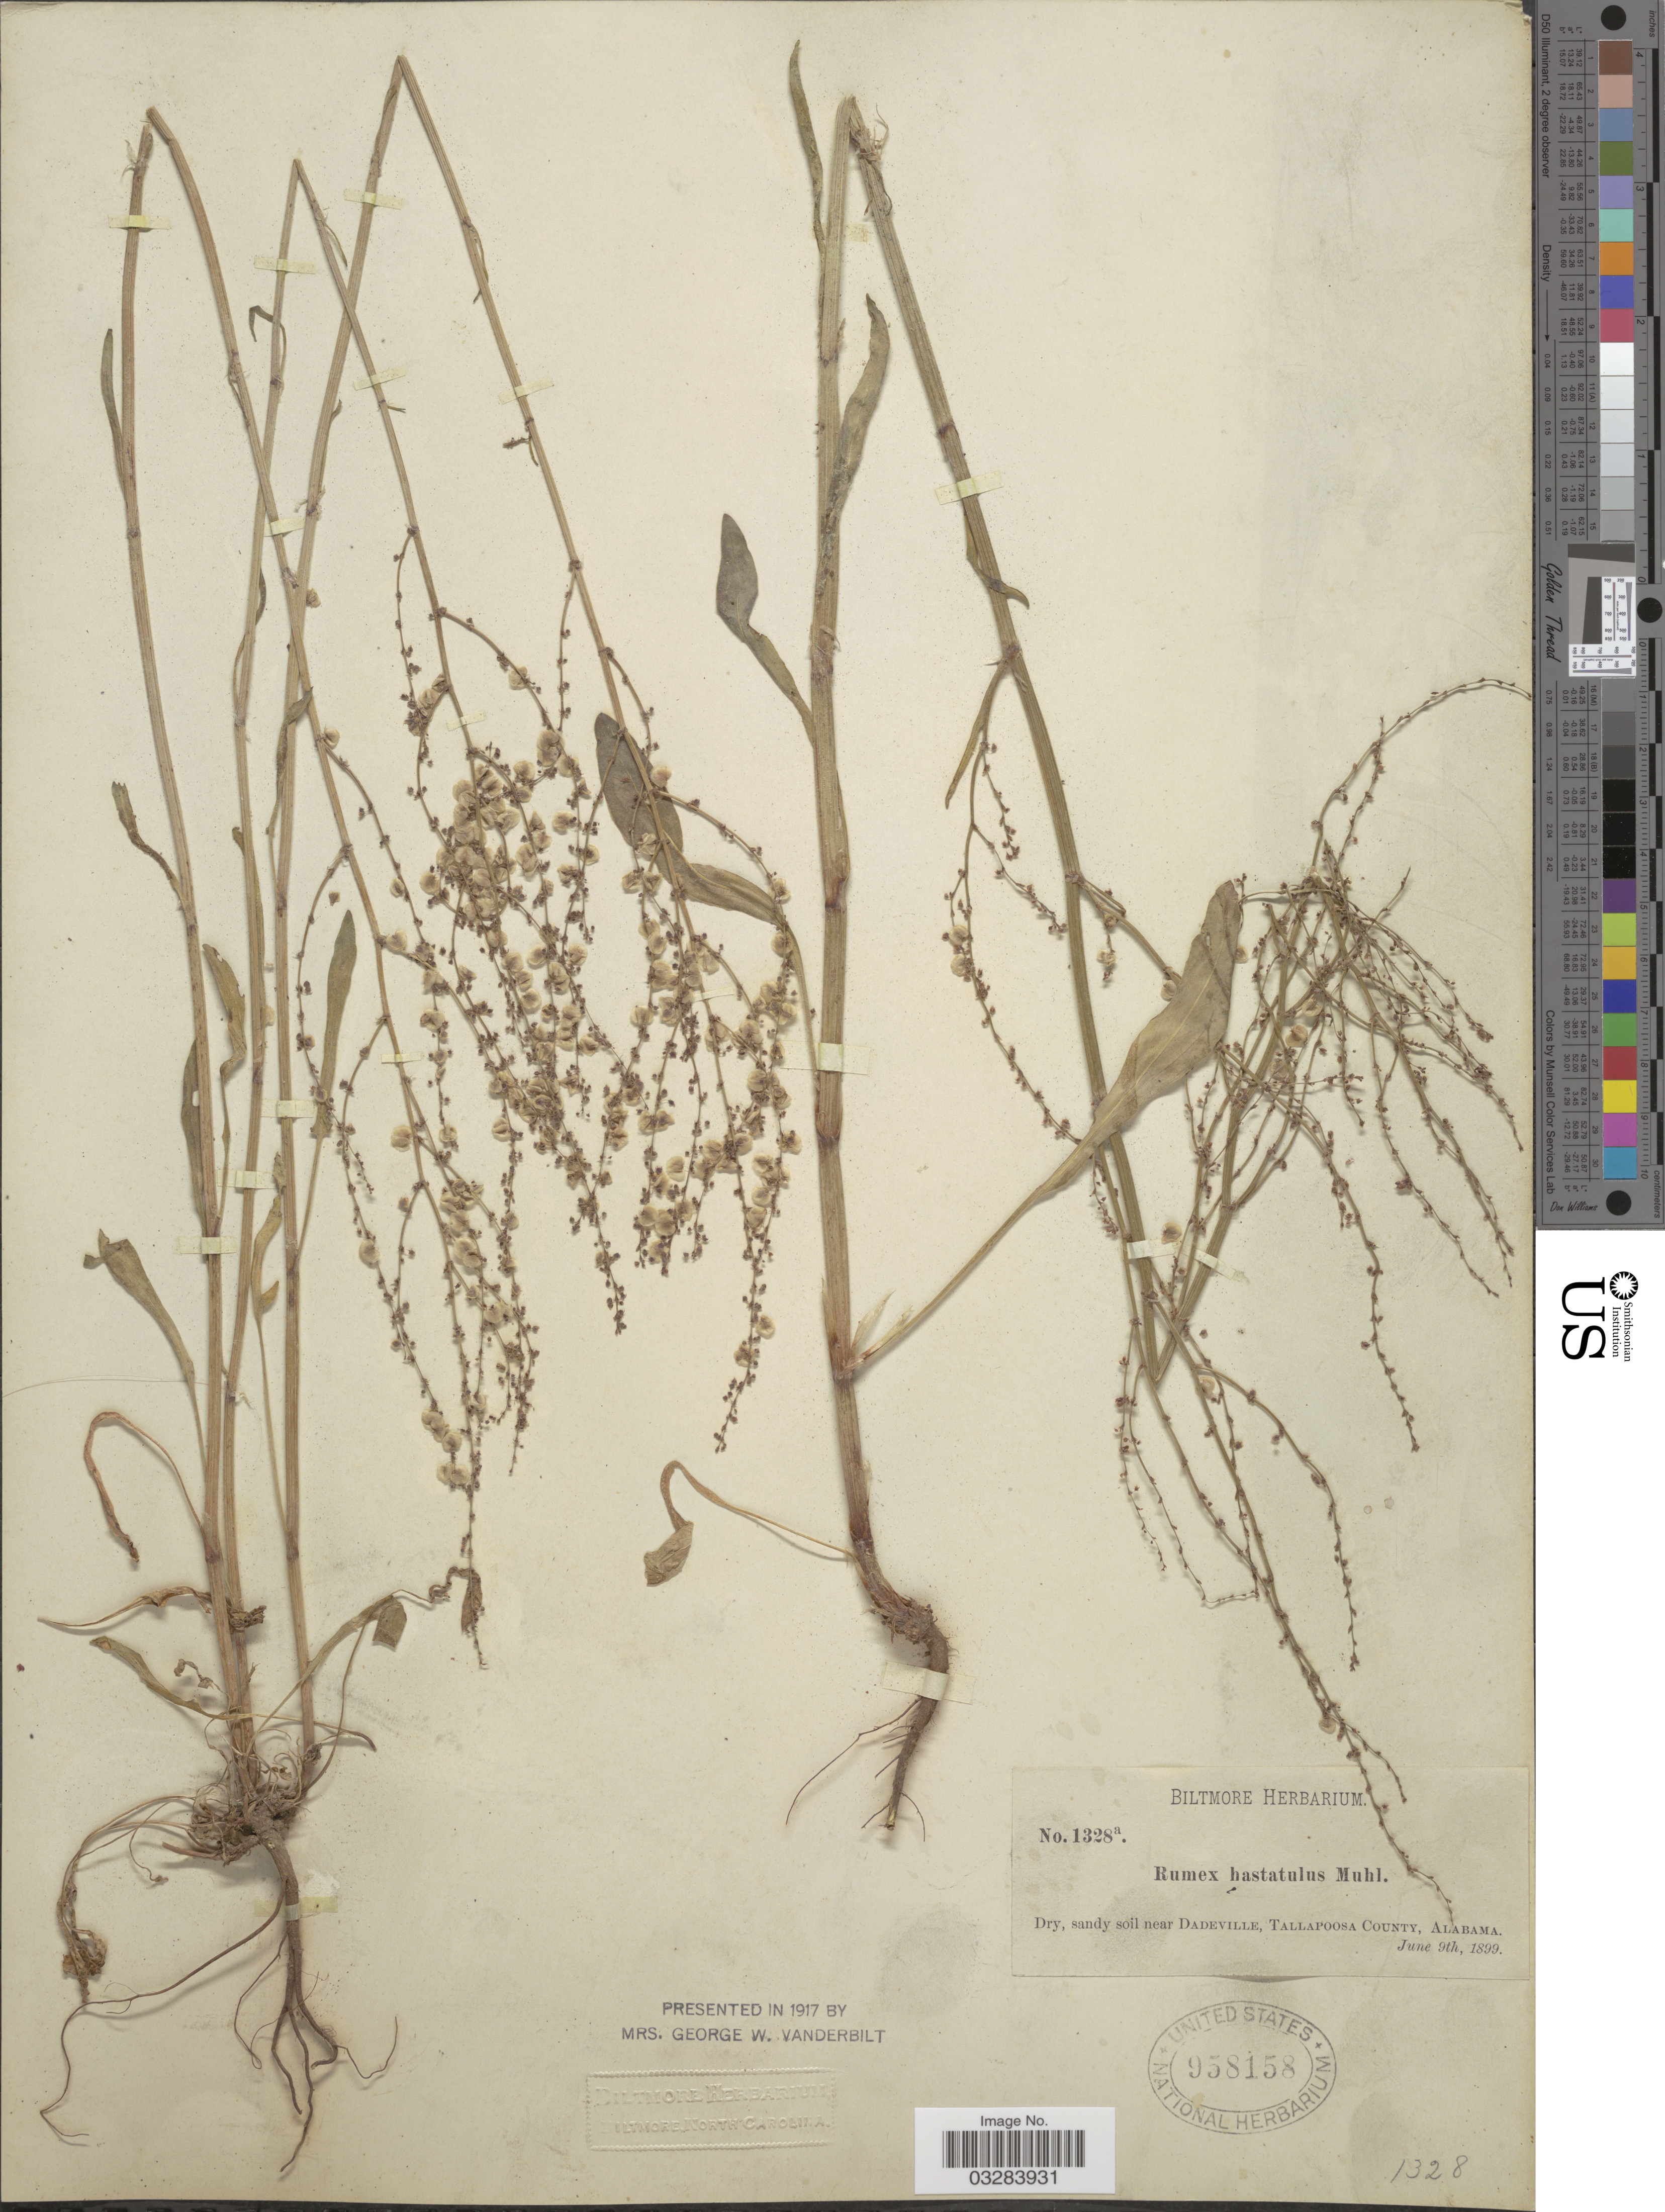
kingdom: Plantae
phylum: Tracheophyta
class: Magnoliopsida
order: Caryophyllales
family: Polygonaceae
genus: Rumex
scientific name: Rumex hastatulus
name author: Baldwin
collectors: ex herb. Biltmore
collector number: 1328a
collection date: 1899-06-09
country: United States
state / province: Alabama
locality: Near Dadeville, Tallapoosa County.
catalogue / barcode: US 958158